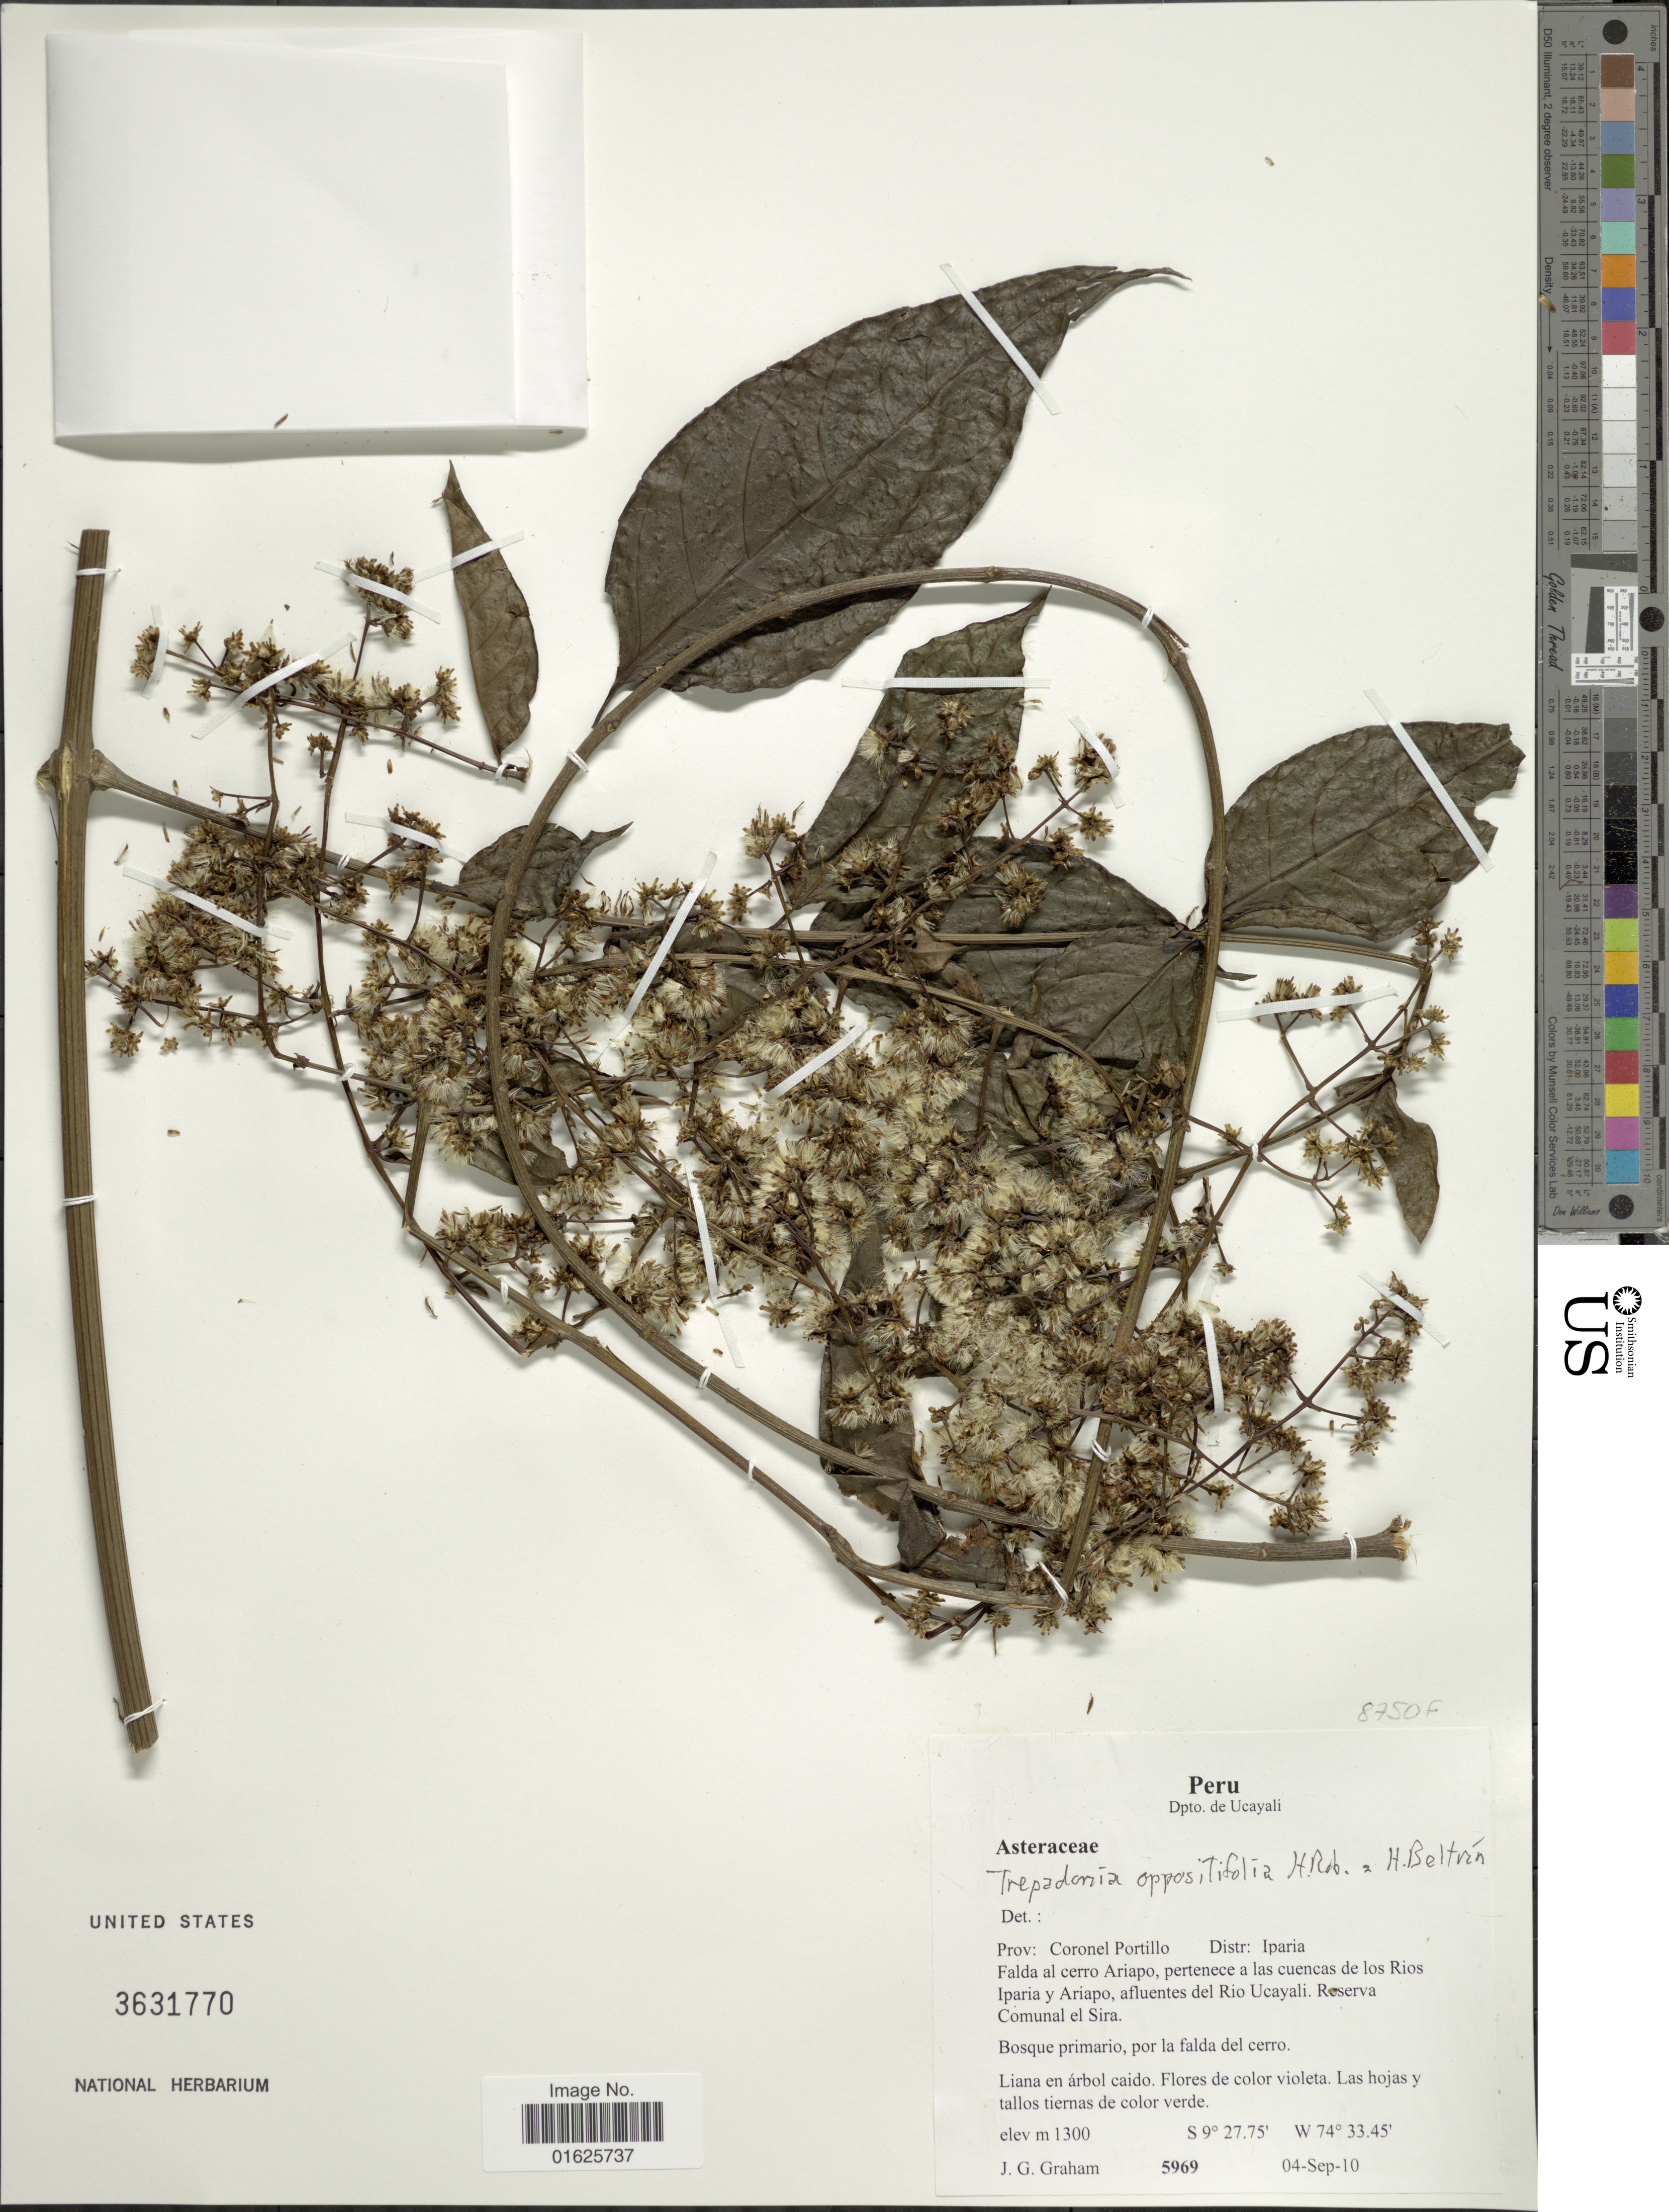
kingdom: Plantae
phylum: Tracheophyta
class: Magnoliopsida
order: Asterales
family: Asteraceae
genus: Trepadonia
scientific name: Trepadonia oppositifolia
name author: H. Rob. & H. Beltrán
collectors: J. Graham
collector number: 5969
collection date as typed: Transcribed d/m/y: 4/9/10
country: Peru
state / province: Ucayali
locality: Dpto. de Ucayali, Prov: Coronel Portillo, Distr: Iparia. Falda al cerro Ariapo, pertenece a las cuencas de los Rios Iparia y Ariapo, afluentes del Rio Ucayali. Reserva Communal el Sira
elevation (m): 1300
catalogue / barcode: US 3631770